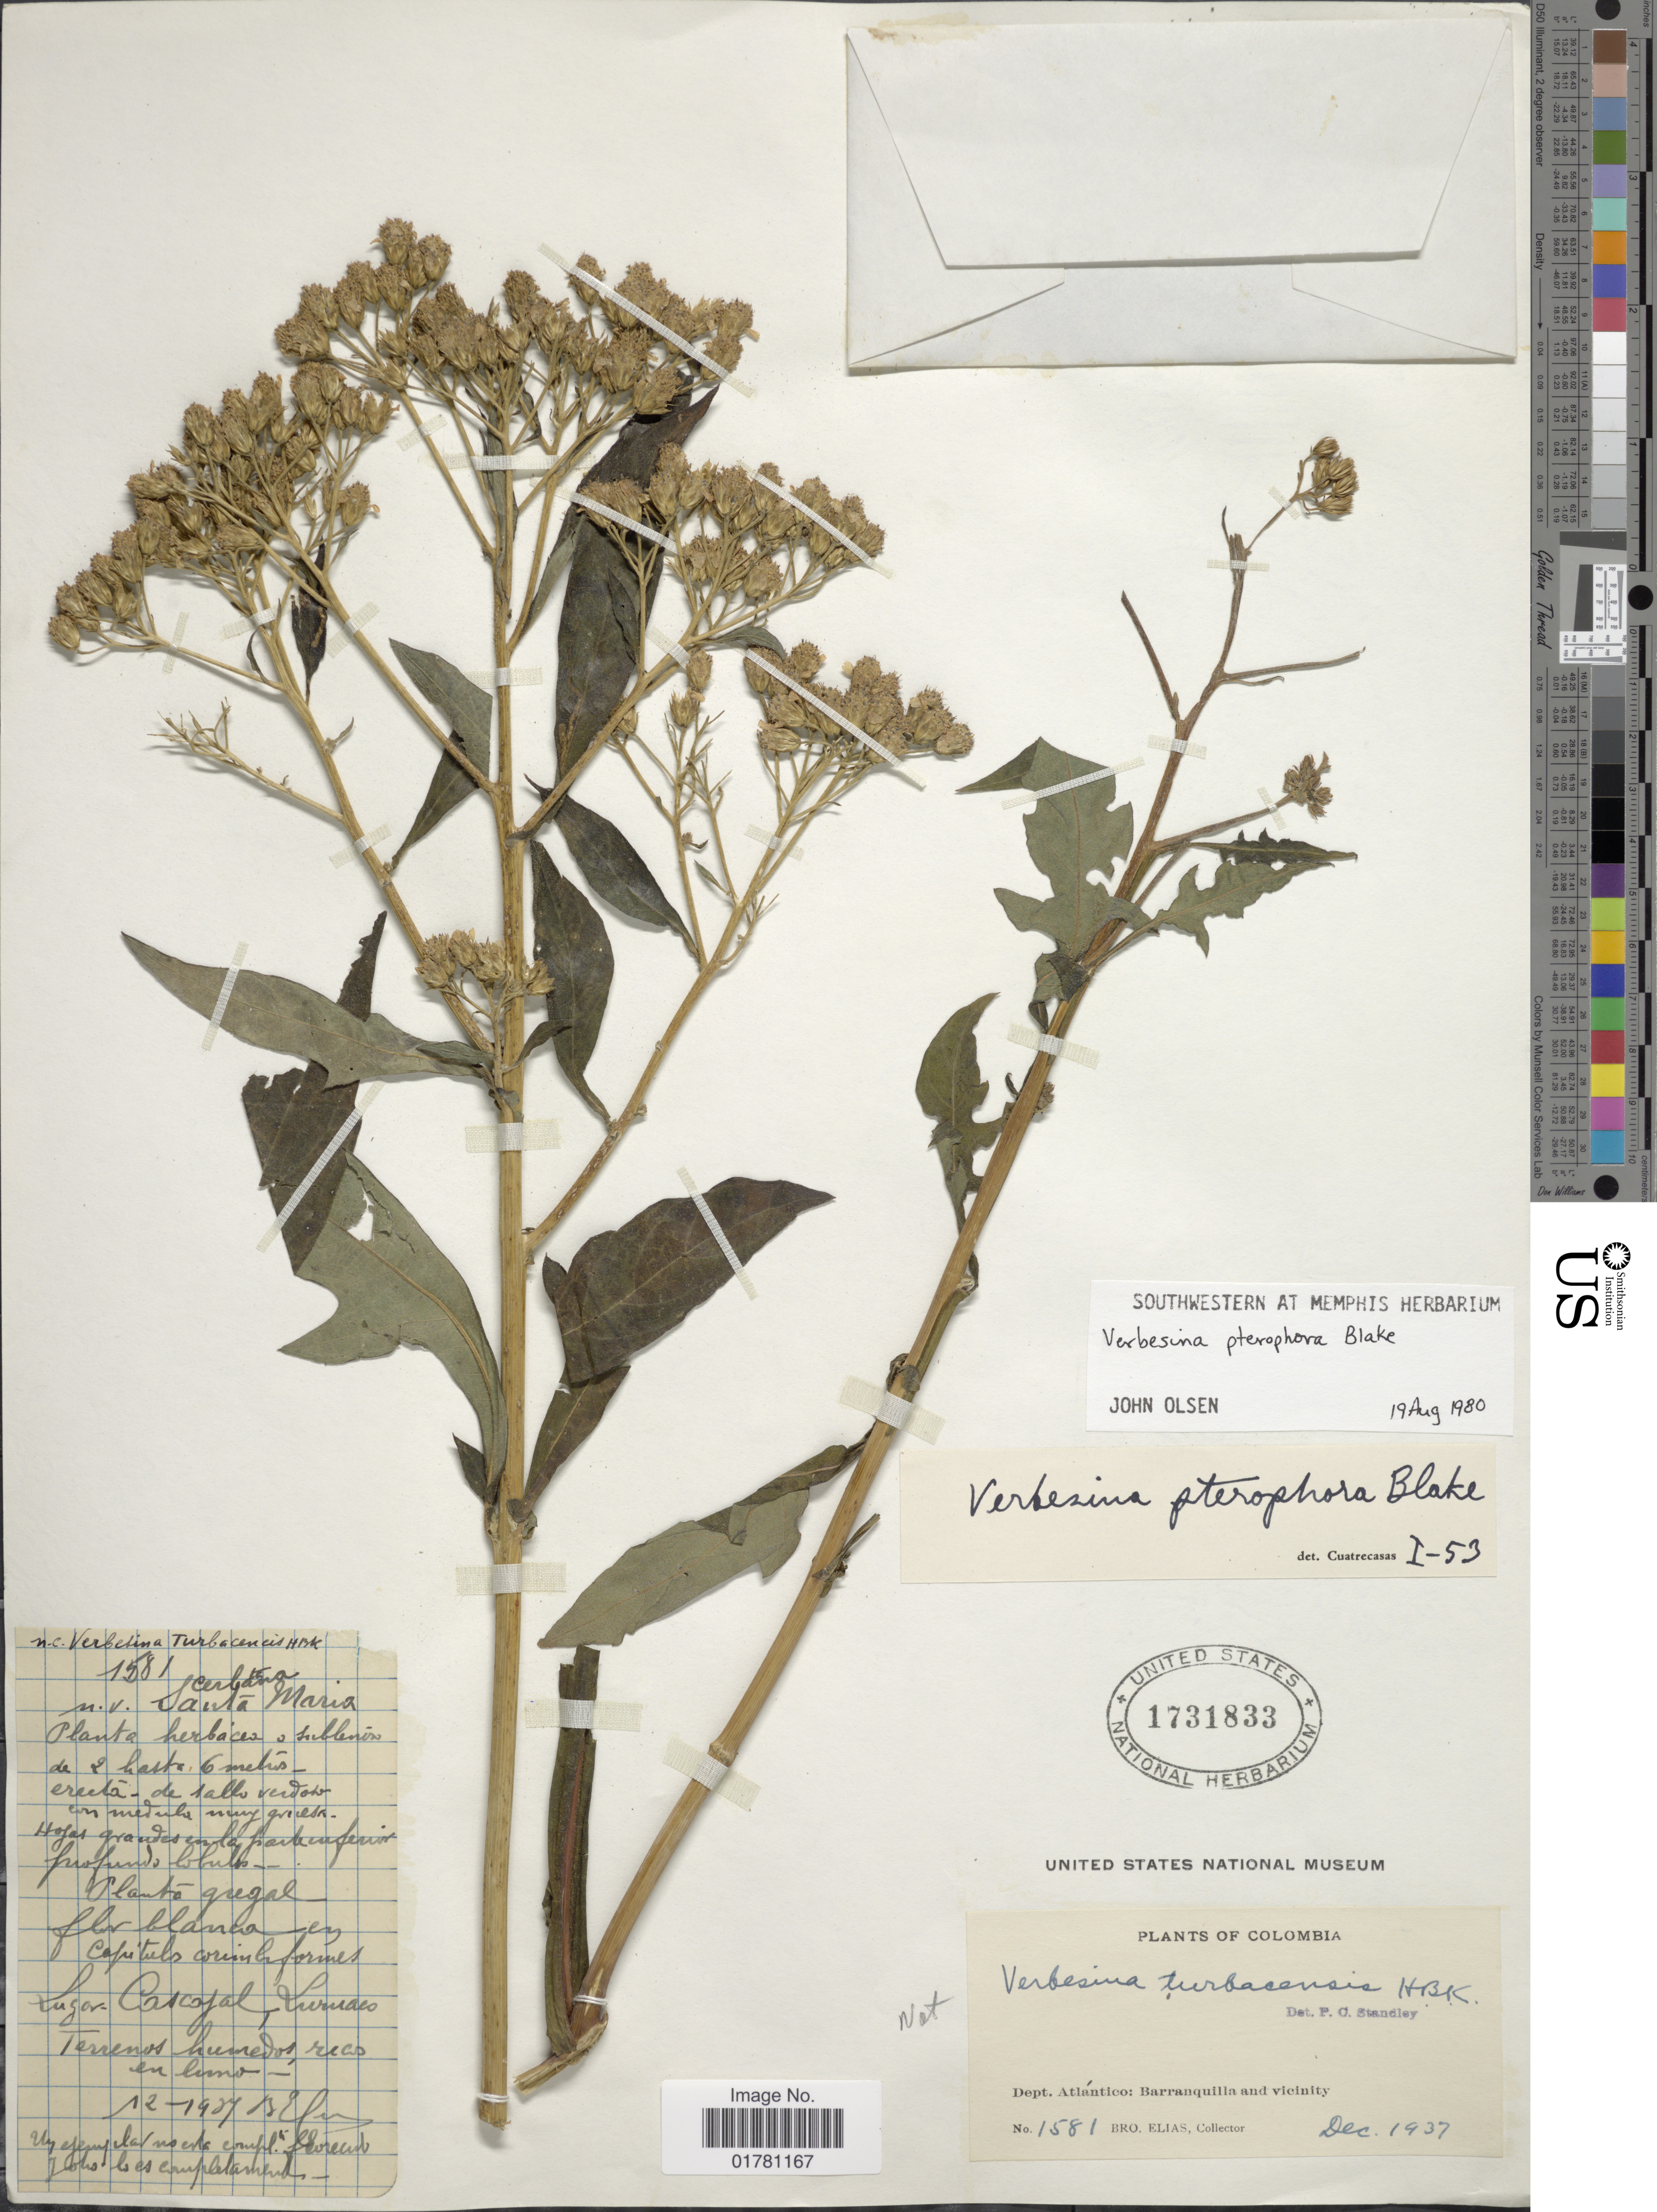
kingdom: Plantae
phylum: Tracheophyta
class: Magnoliopsida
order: Asterales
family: Asteraceae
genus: Verbesina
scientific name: Verbesina pterophora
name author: S.F. Blake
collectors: Bro. Elias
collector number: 1581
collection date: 1937-12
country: Colombia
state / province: Atlántico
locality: Dept. Atlántico: Barramquila and vicinity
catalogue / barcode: US 1731833